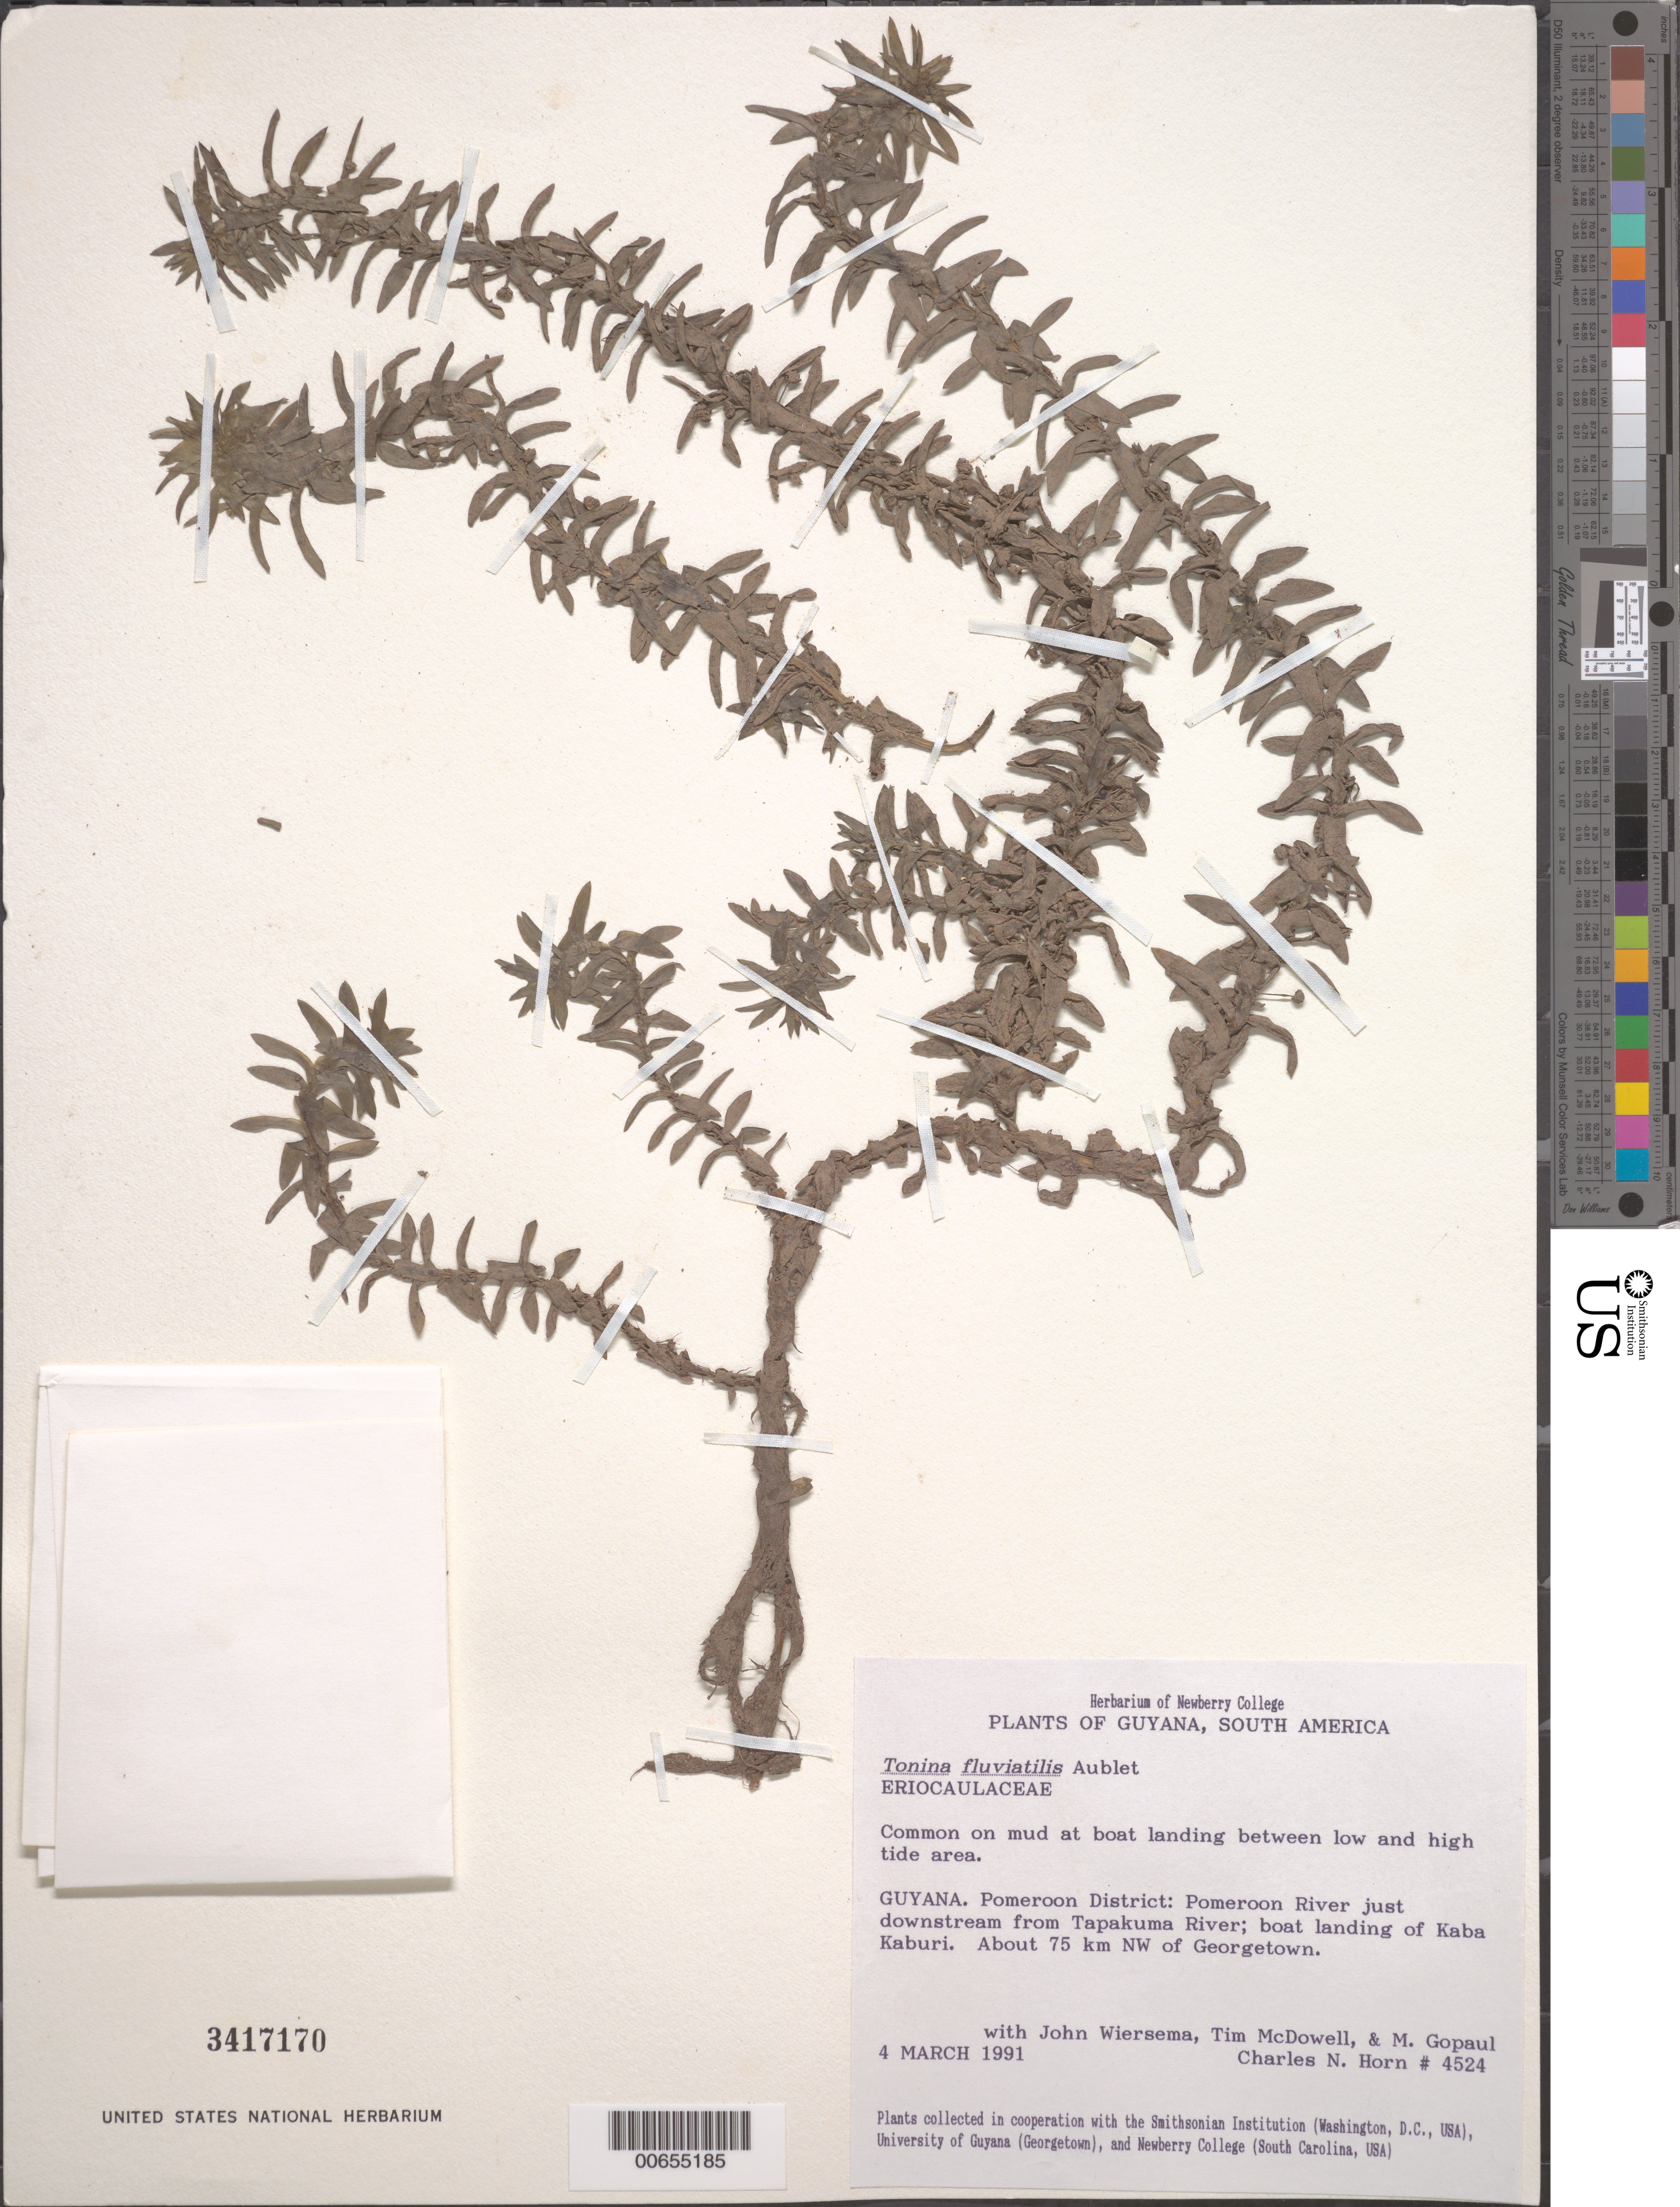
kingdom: Plantae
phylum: Tracheophyta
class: Liliopsida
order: Poales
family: Eriocaulaceae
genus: Tonina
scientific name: Tonina fluviatilis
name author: Aubl.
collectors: C. N. Horn, J. H. Wiersema, T. McDowell & M. Gopaul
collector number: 4524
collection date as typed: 4-Mar-91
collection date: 1991-03-04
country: Guyana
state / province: Pomeroon-Supenaam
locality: Kabakaburi, Pomeroon R., downsream from Tapakuma R., 75 km NW of Georgetown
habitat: On mud betw. low and high tide area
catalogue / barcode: US 3417170